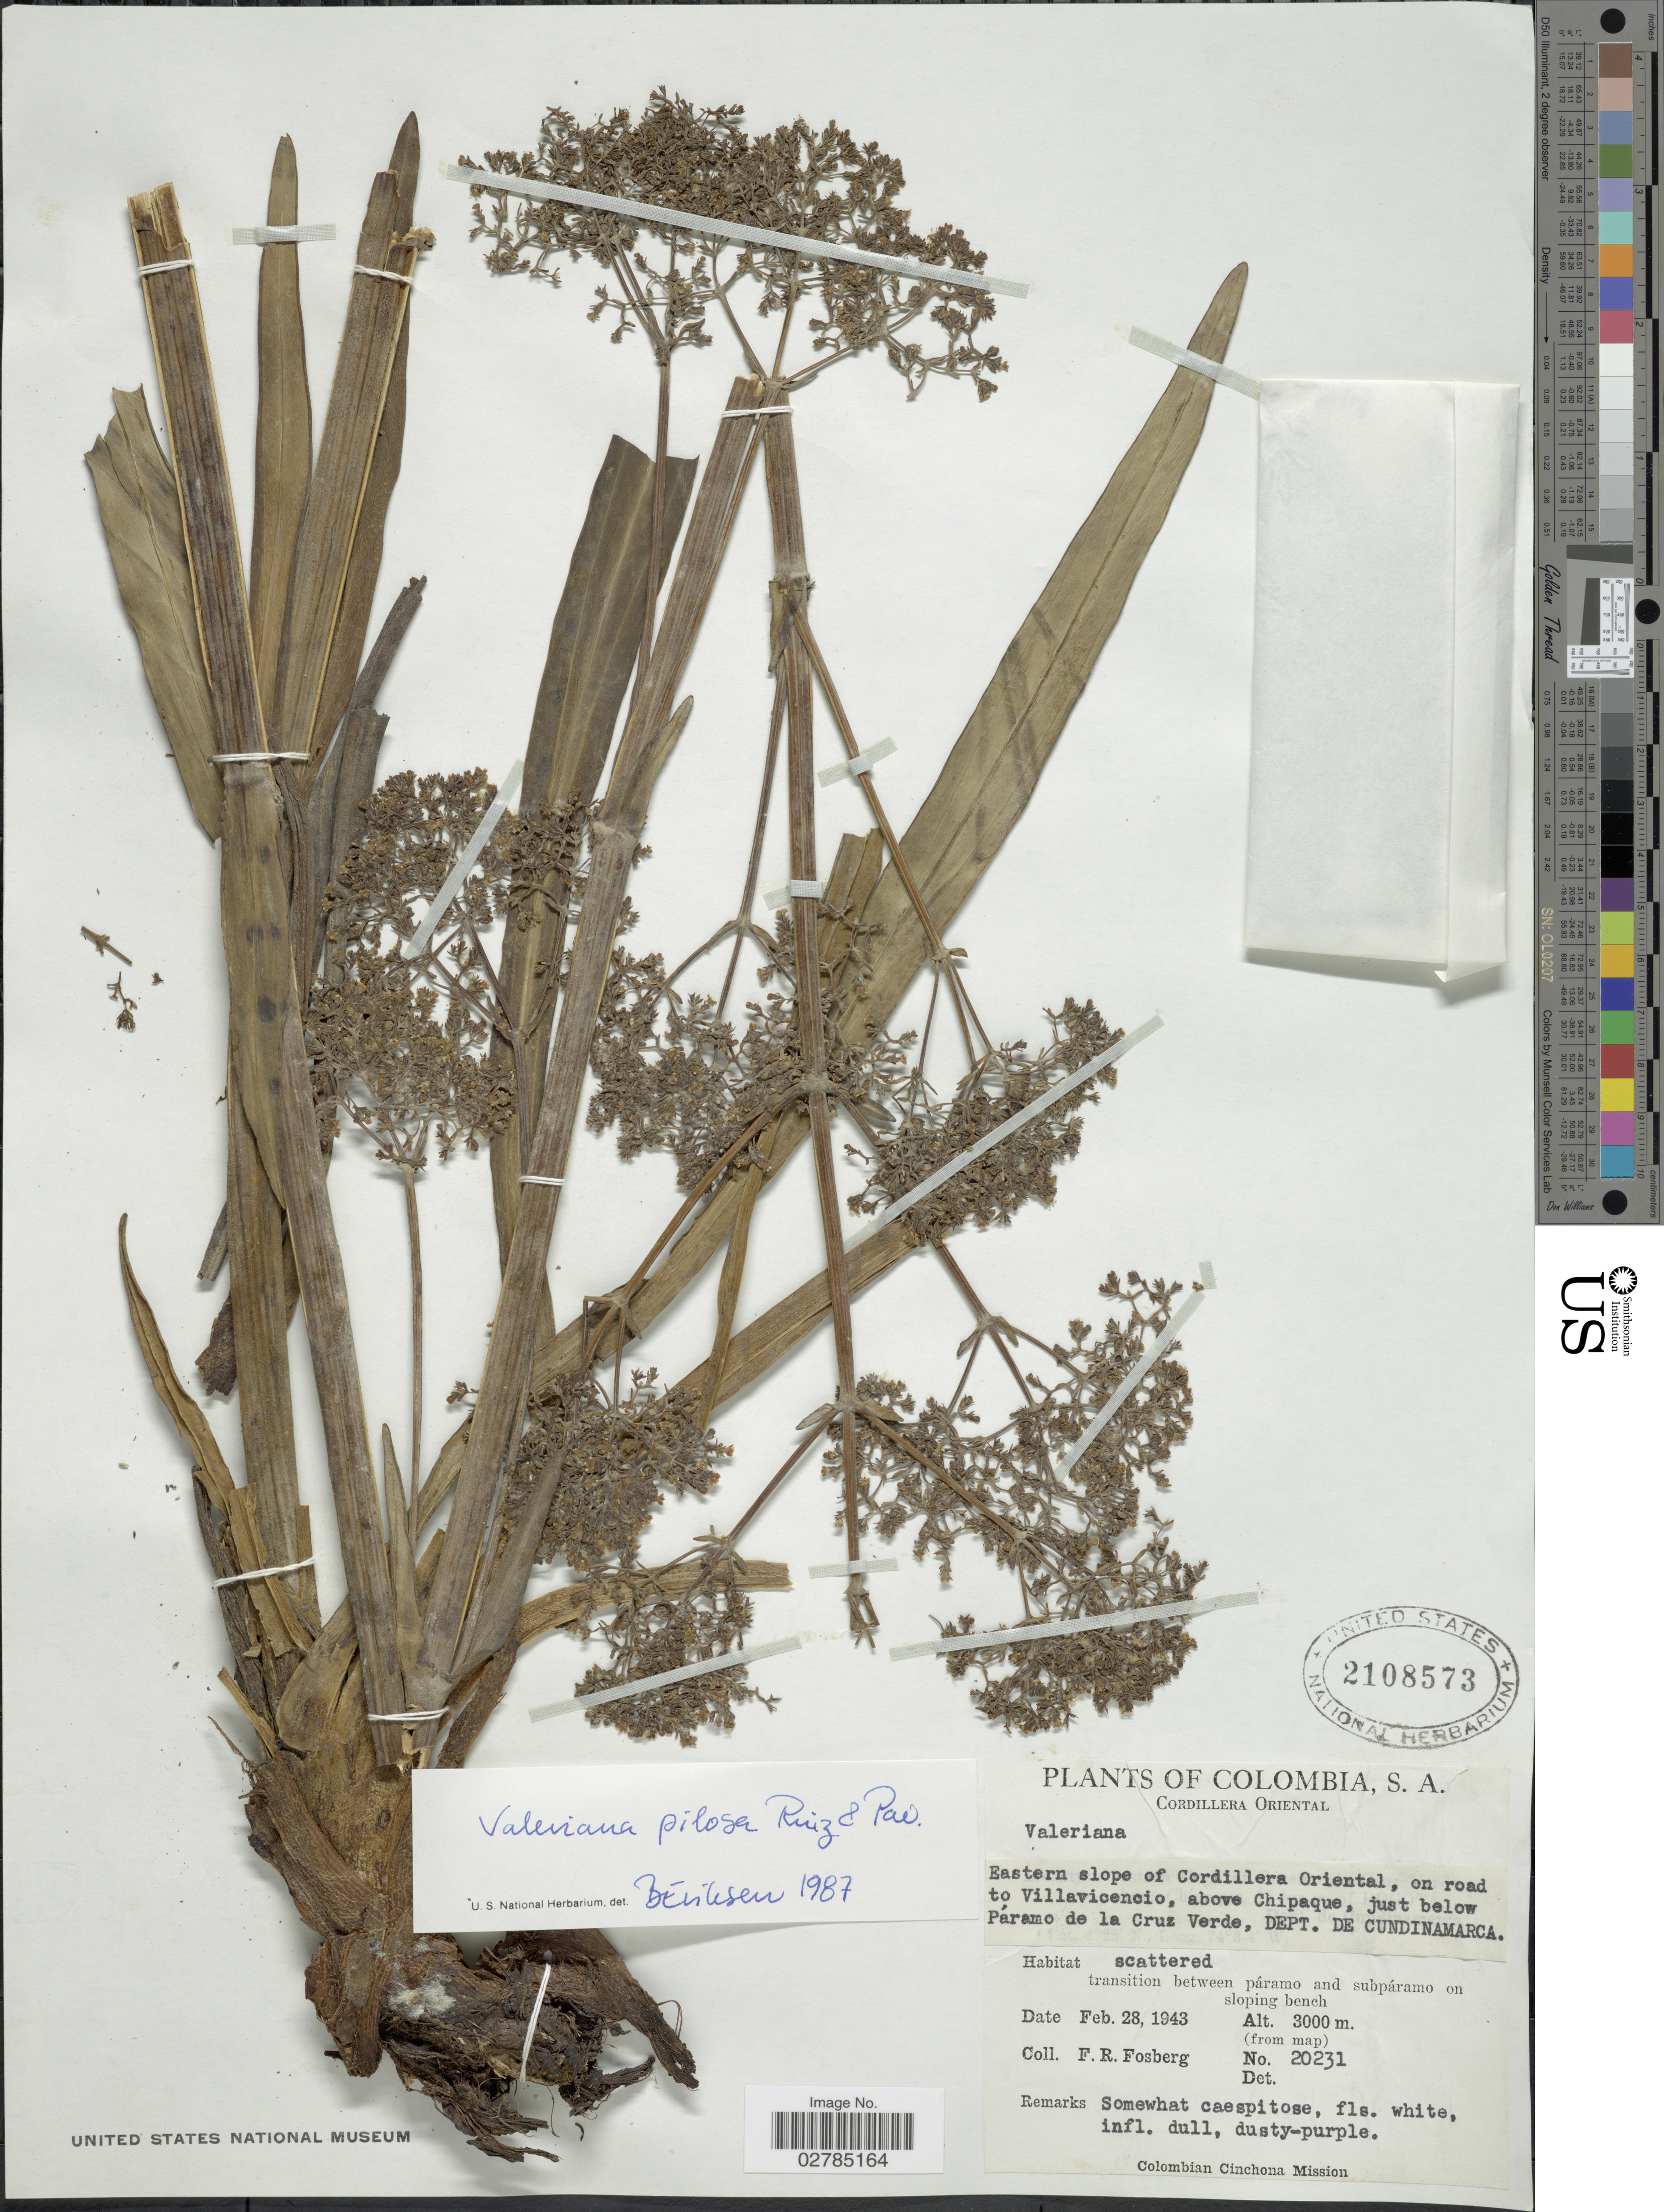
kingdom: Plantae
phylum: Tracheophyta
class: Magnoliopsida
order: Dipsacales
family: Caprifoliaceae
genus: Valeriana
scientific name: Valeriana pilosa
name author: Ruiz & Pav.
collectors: F. R. Fosberg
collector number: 20231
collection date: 1943-02-28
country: Colombia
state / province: Cundinamarca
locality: Eastern slope of Cordillera Oriental, on road to Villavicencio, above Chipaque, just below Paramo de la Cruz Verde.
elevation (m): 3000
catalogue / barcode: US 2108573